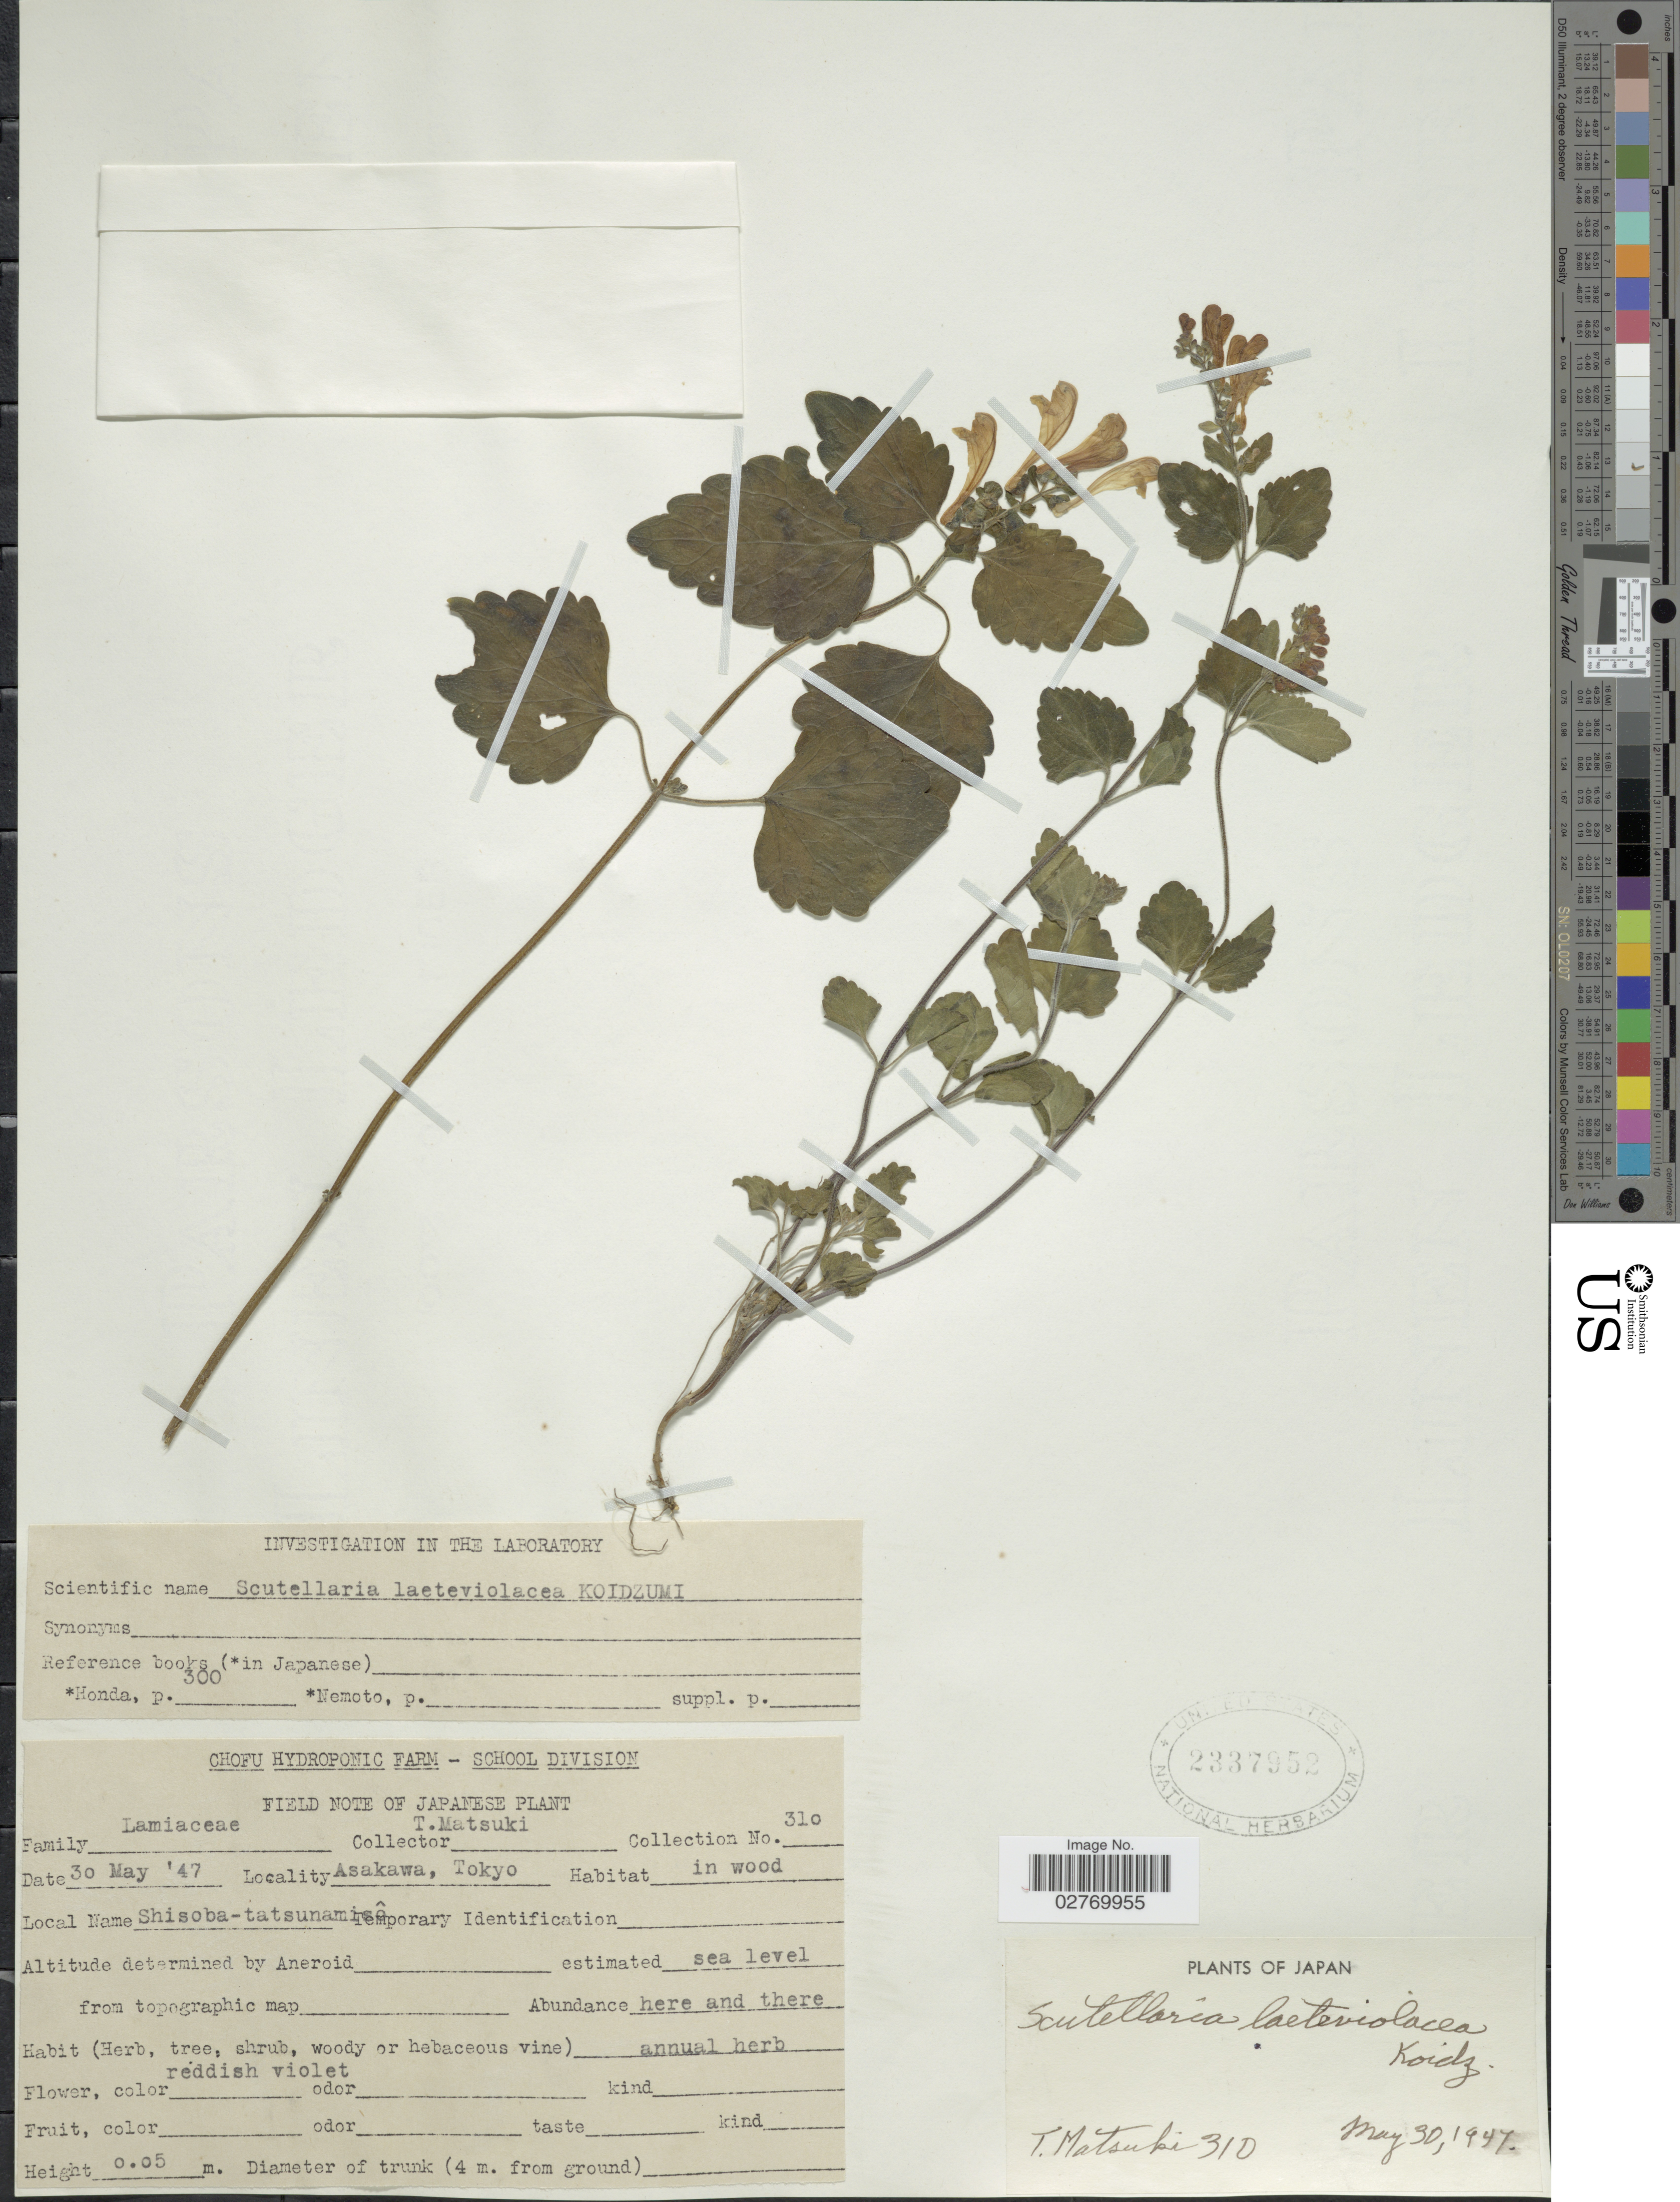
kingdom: Plantae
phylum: Tracheophyta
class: Magnoliopsida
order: Lamiales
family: Lamiaceae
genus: Scutellaria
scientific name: Scutellaria laeteviolacea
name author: Koidz.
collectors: T. Matsuki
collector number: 310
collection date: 1947-05-30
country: Japan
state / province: Tokyo, Federal City of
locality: Asakawa, Tokyo.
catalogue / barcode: US 2337952